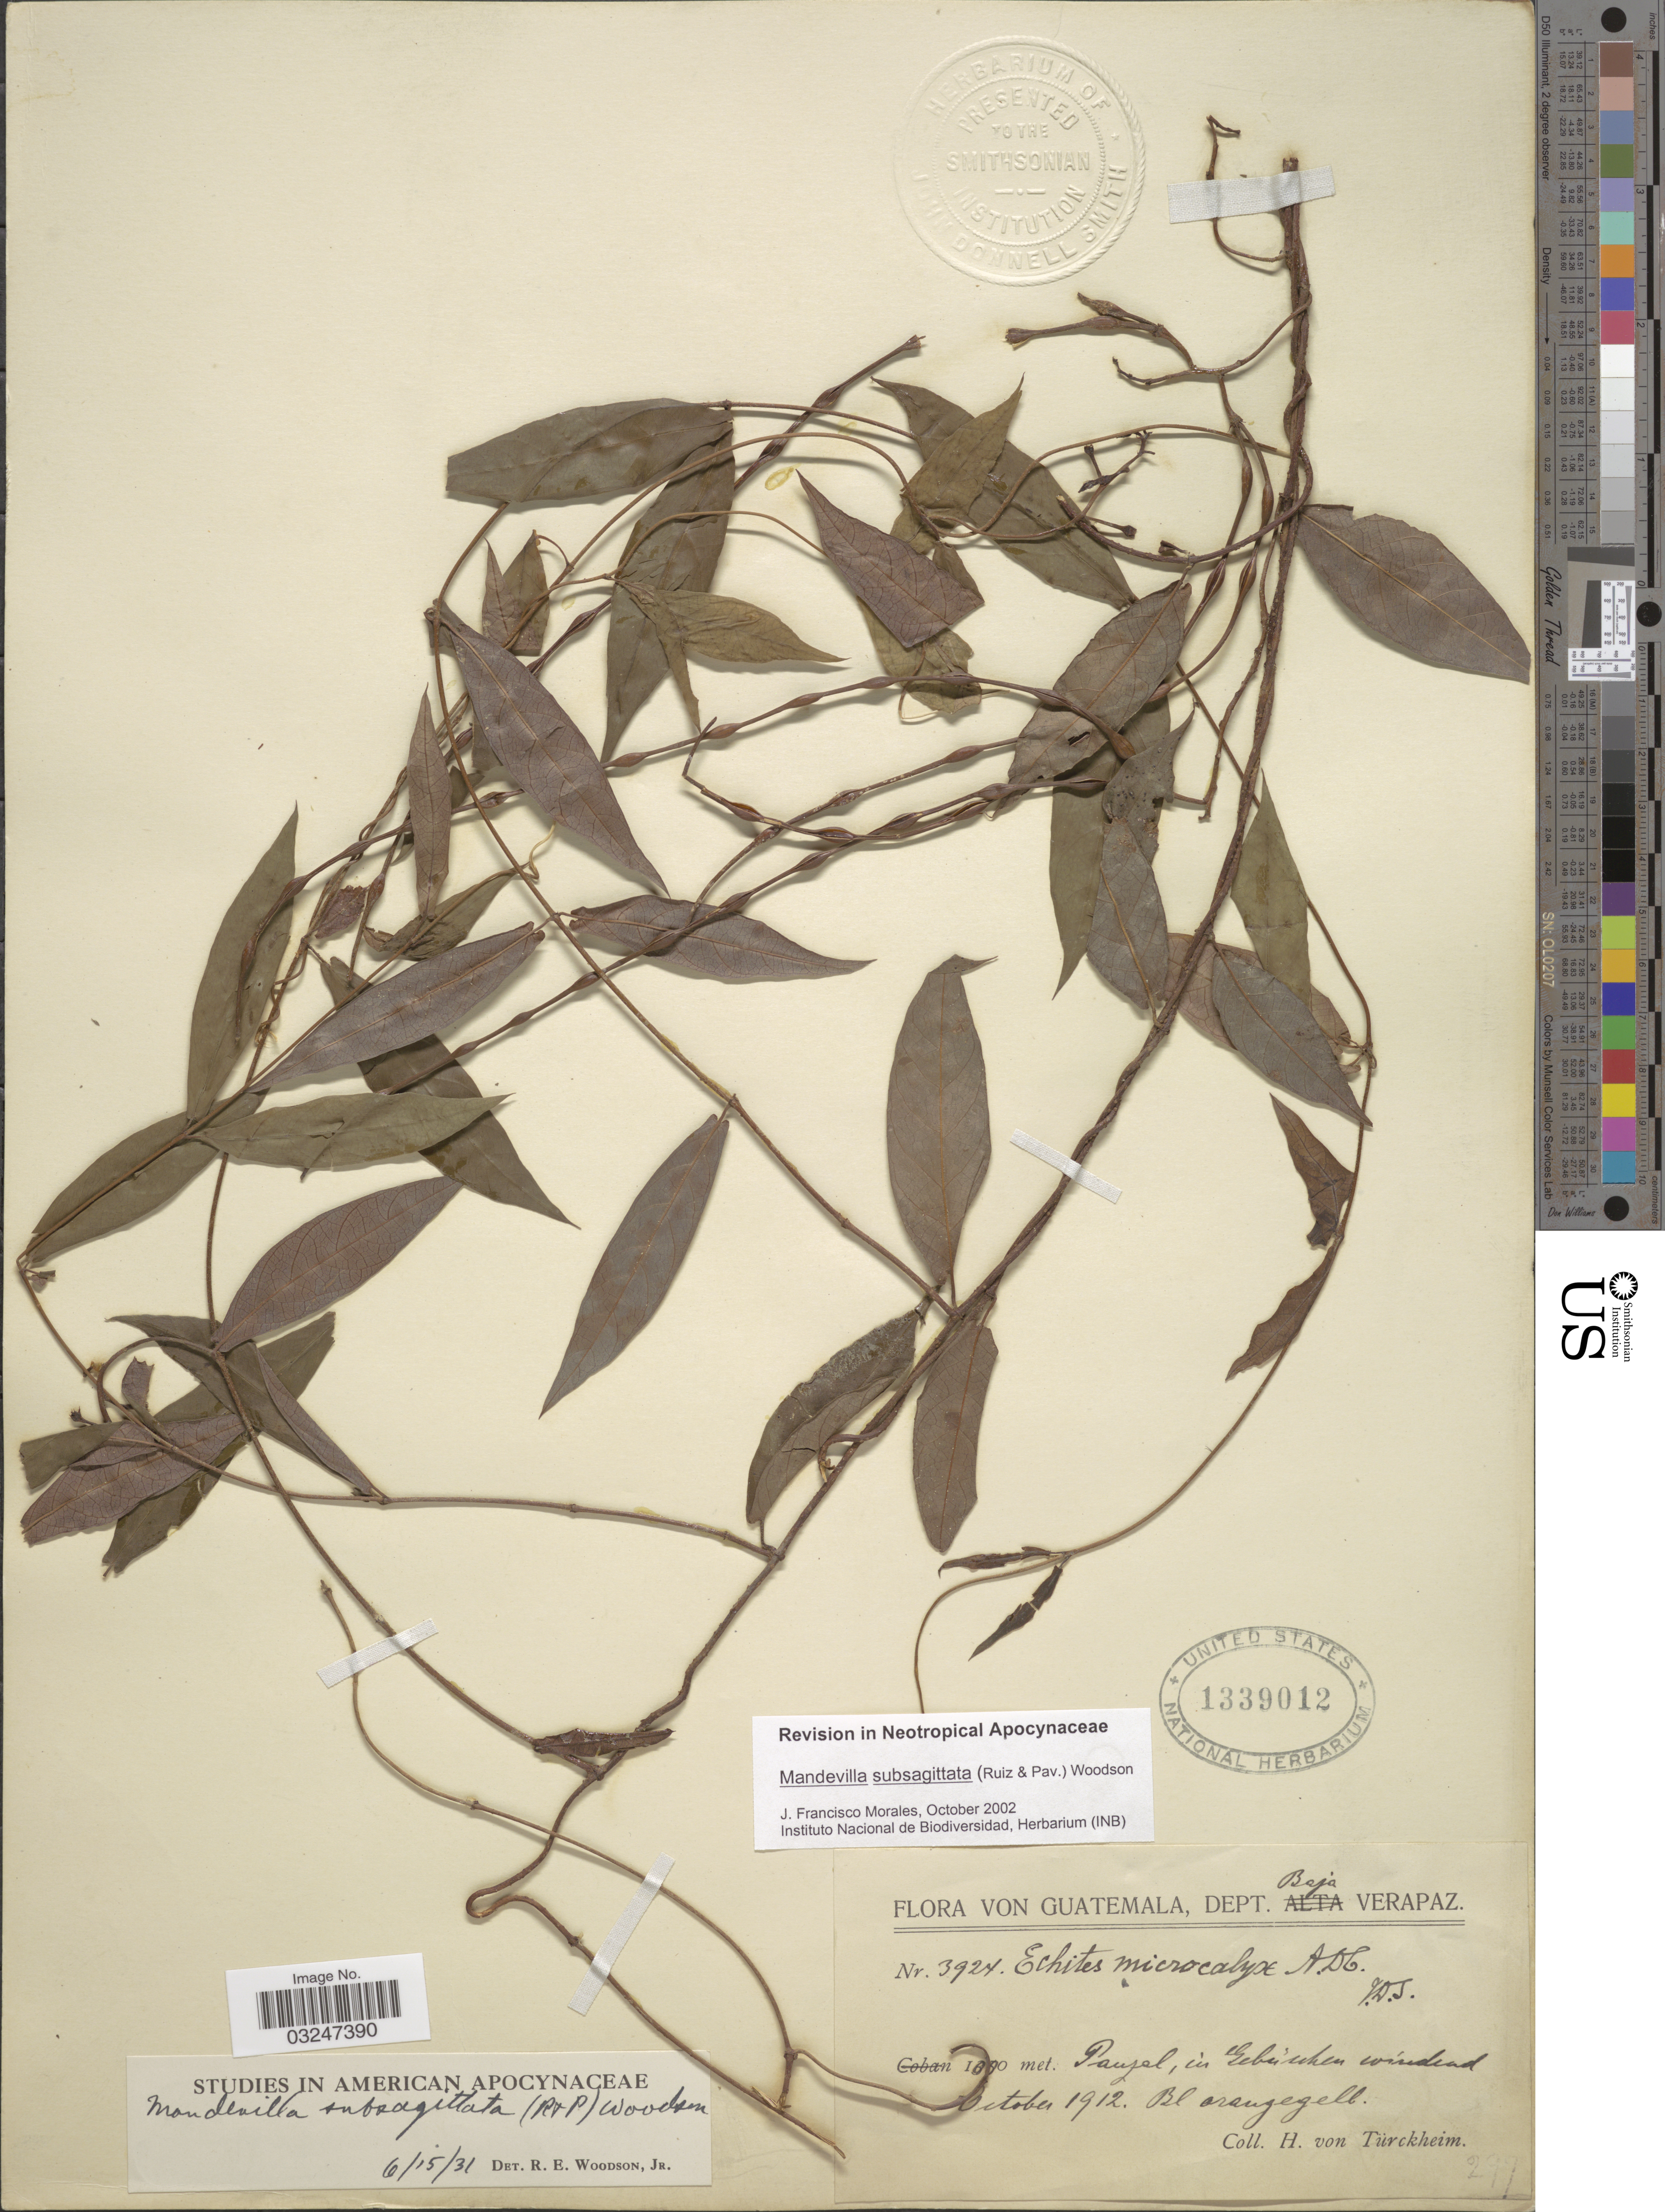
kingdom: Plantae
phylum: Tracheophyta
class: Magnoliopsida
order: Gentianales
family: Apocynaceae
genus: Mandevilla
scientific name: Mandevilla subsagittata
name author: (Ruiz & Pav.) Woodson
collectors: H. von Türckheim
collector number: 3924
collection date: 1912-10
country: Guatemala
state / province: Baja Verapaz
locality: Dept. Baja Verapaz. Panzal, in gebüschen windend [twining in bushes].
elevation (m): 1000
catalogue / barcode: US 1339012